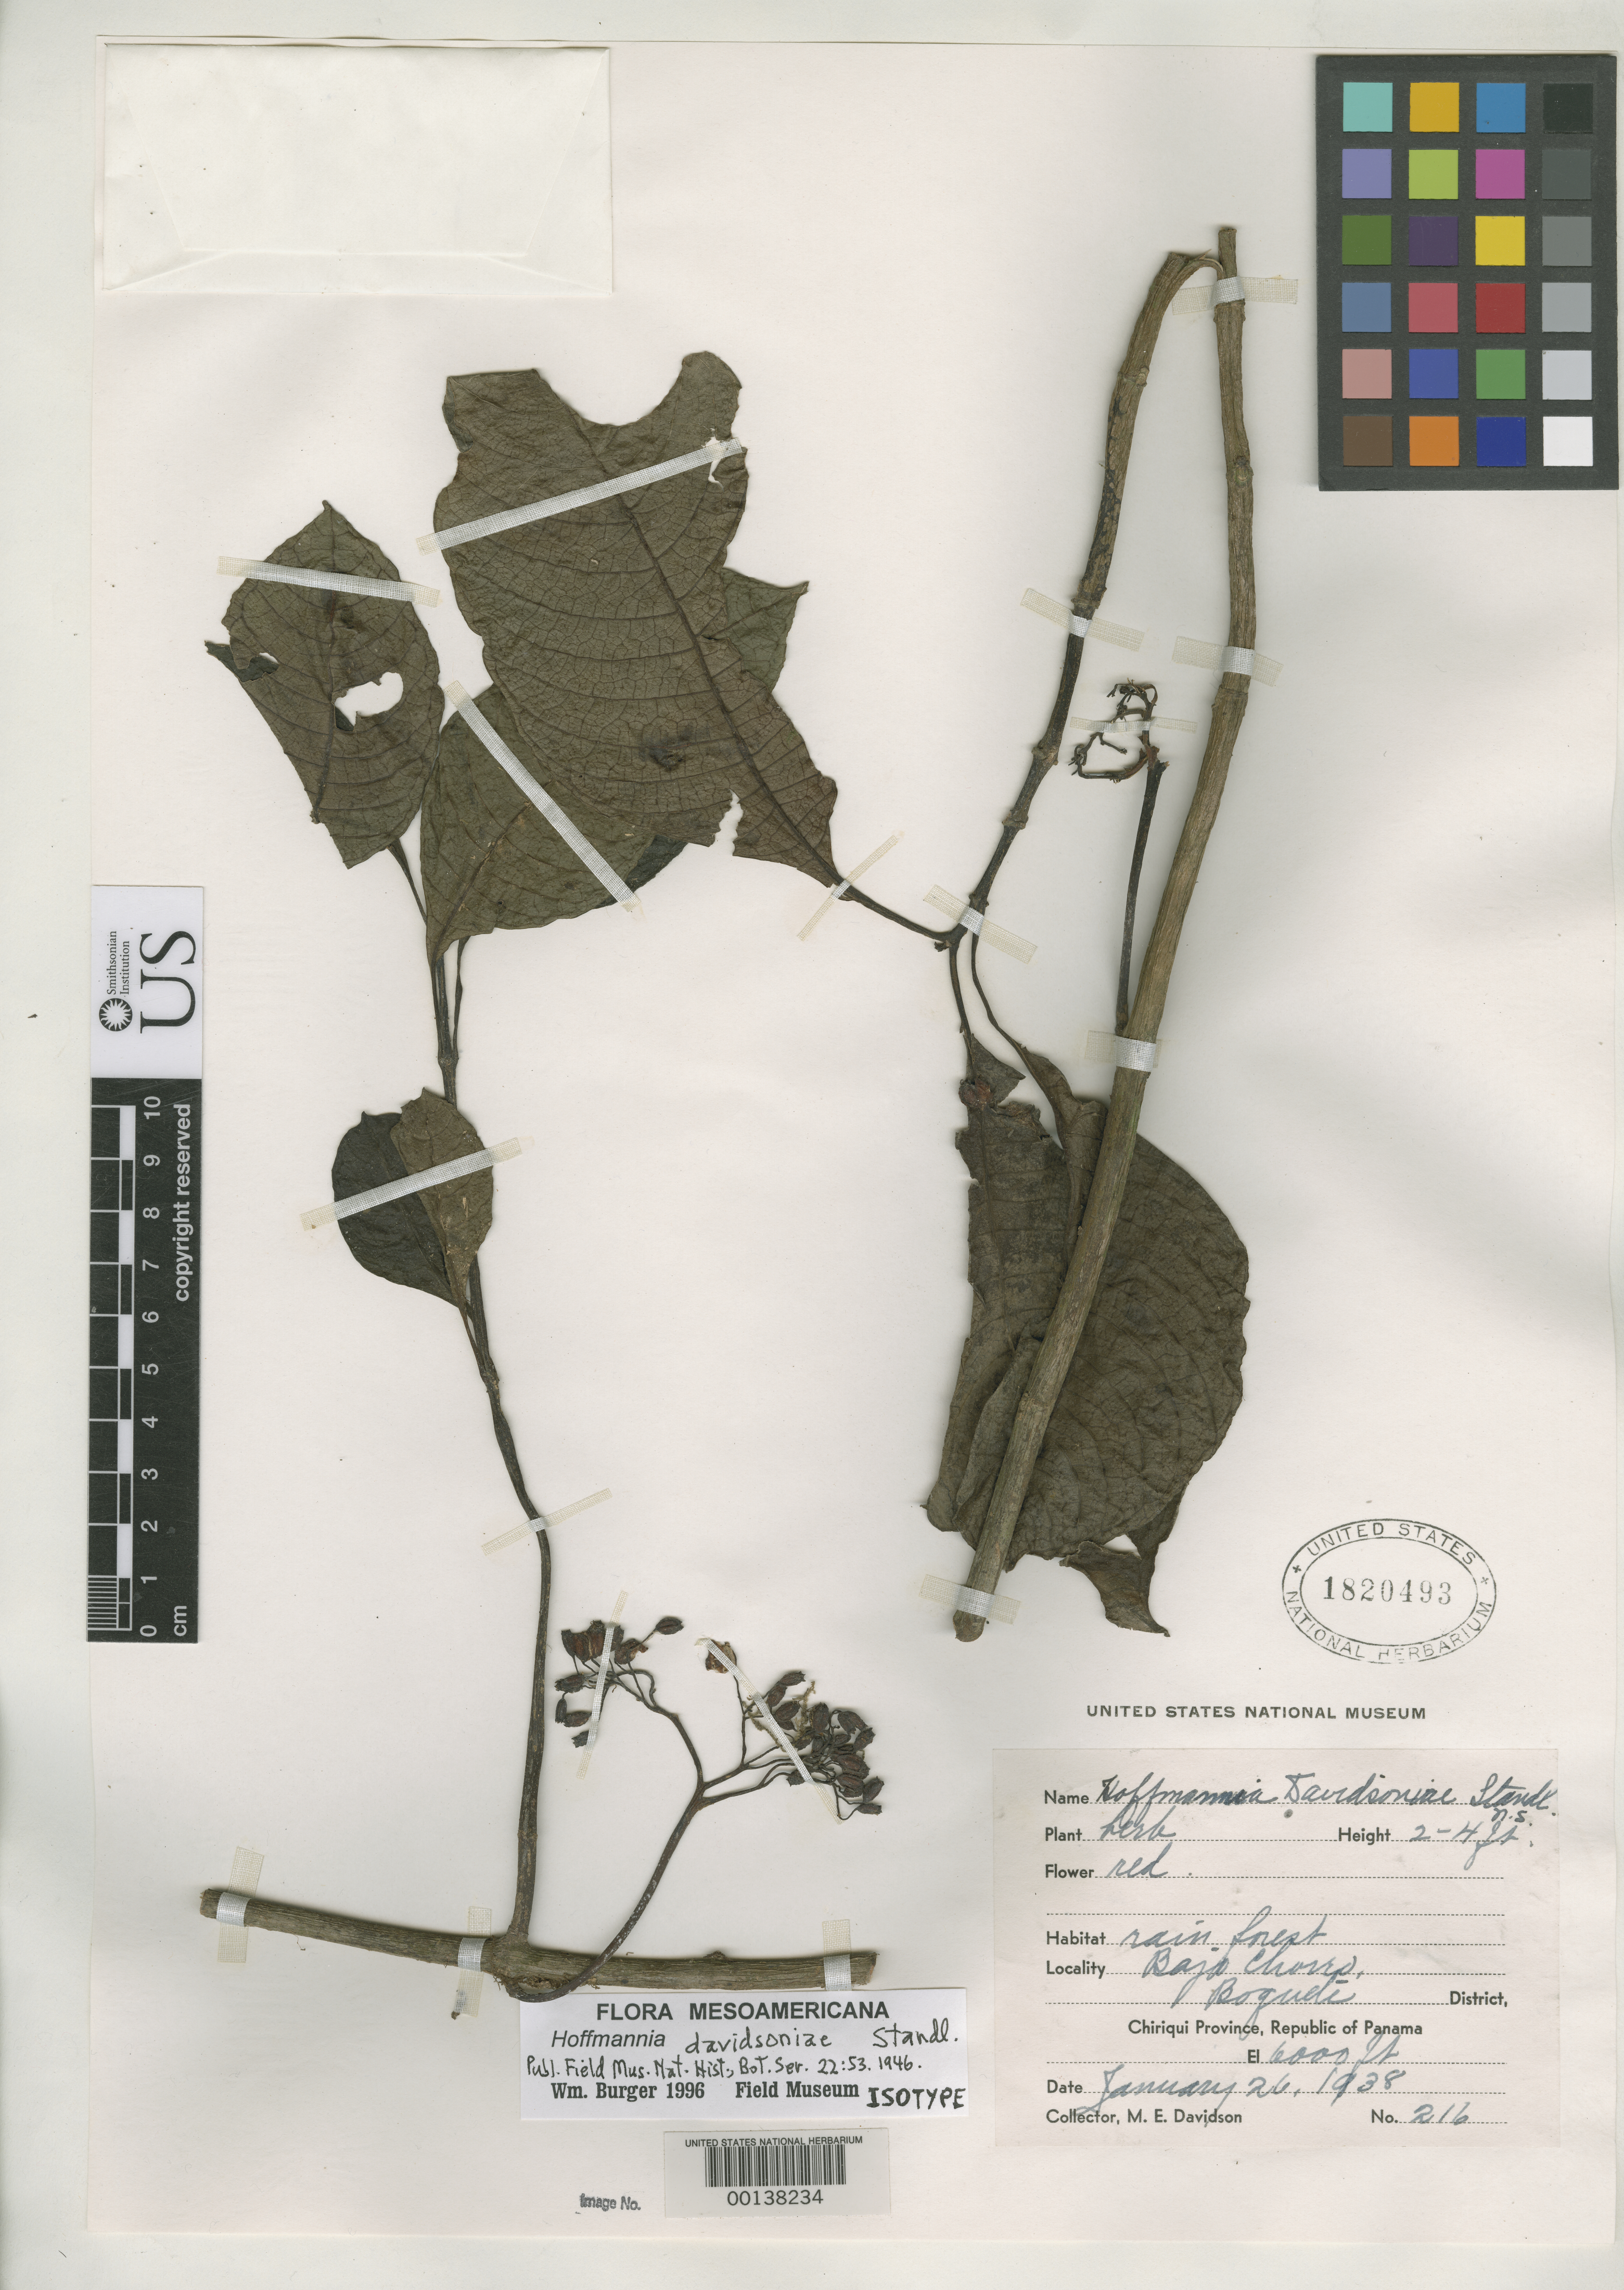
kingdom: Plantae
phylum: Tracheophyta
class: Magnoliopsida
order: Gentianales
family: Rubiaceae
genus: Hoffmannia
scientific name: Hoffmannia davidsoniae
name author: Standl.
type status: Isotype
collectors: M. Davidson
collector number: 216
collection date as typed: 26 Jan 1938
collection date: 1938-01-26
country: Panama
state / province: Chiriquí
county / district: Boquete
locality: Baja Chorro.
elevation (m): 1829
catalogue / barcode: US 1820493